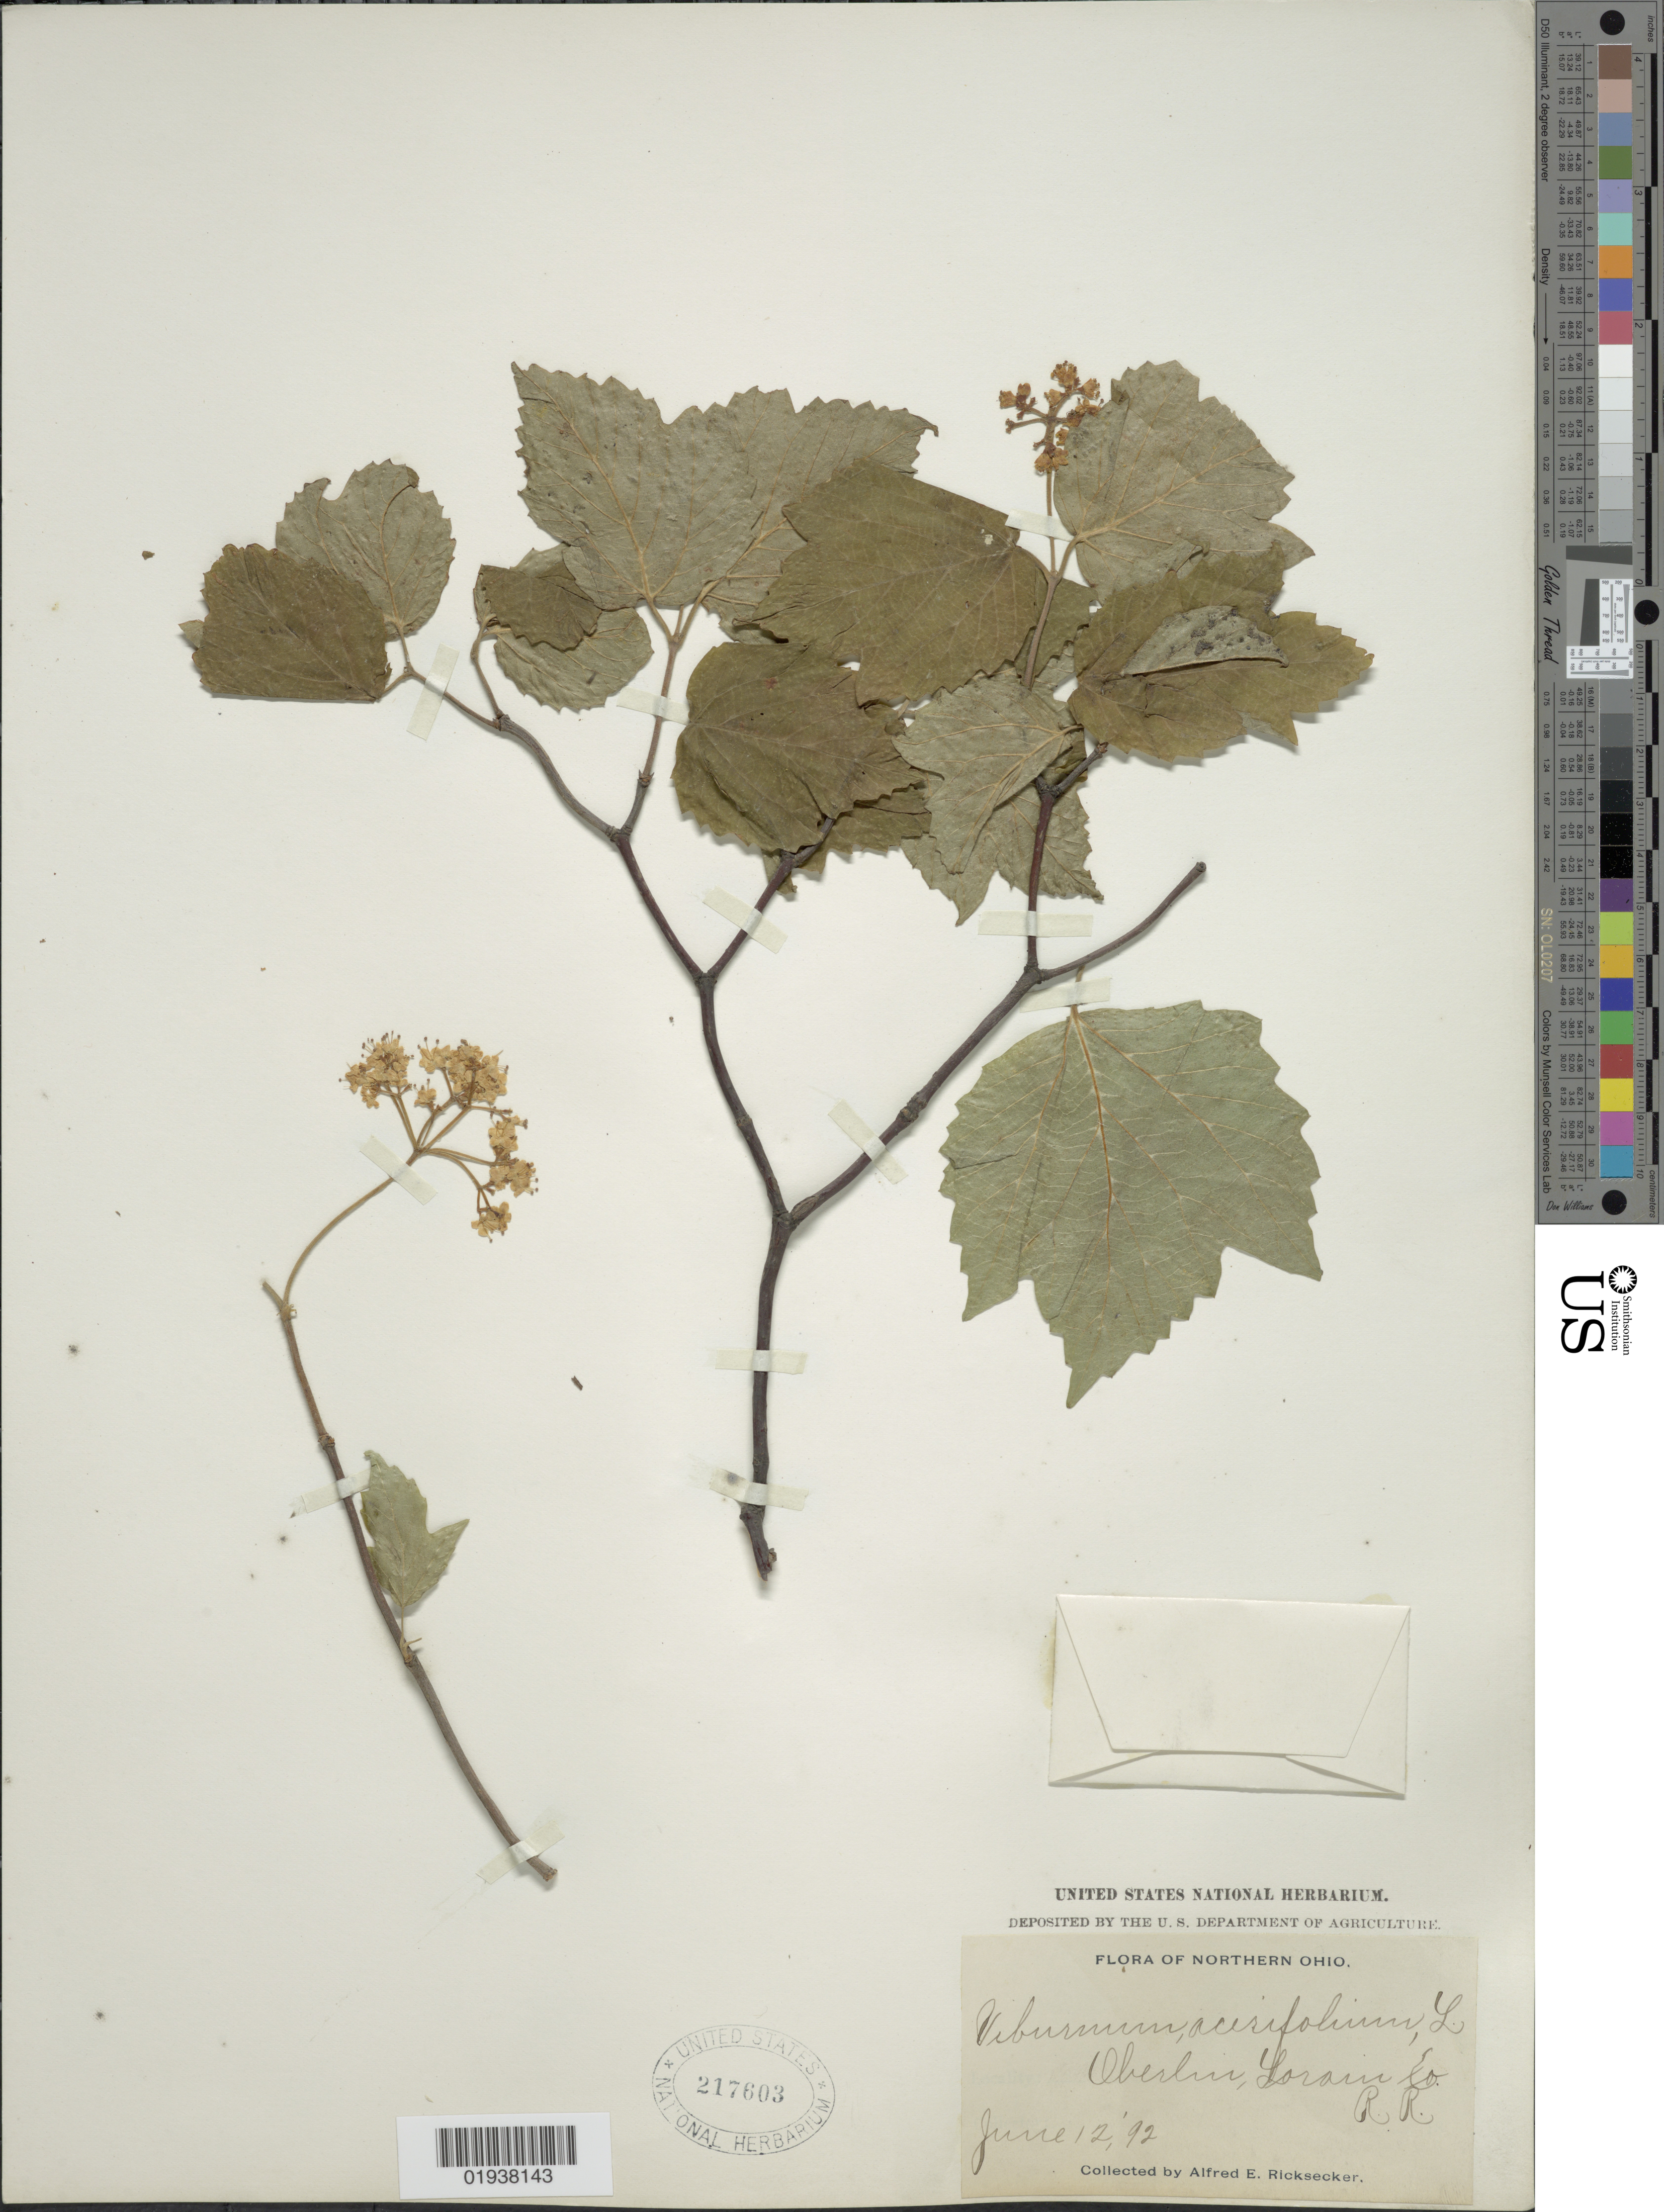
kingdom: Plantae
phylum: Tracheophyta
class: Magnoliopsida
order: Dipsacales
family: Viburnaceae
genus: Viburnum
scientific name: Viburnum acerifolium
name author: L.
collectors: A. E. Ricksecker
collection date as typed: Transcribed d/m/y: 12/6/92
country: United States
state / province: Ohio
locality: Northern Ohio. Oberlin, Lorain Co. R.R.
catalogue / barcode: US 217603